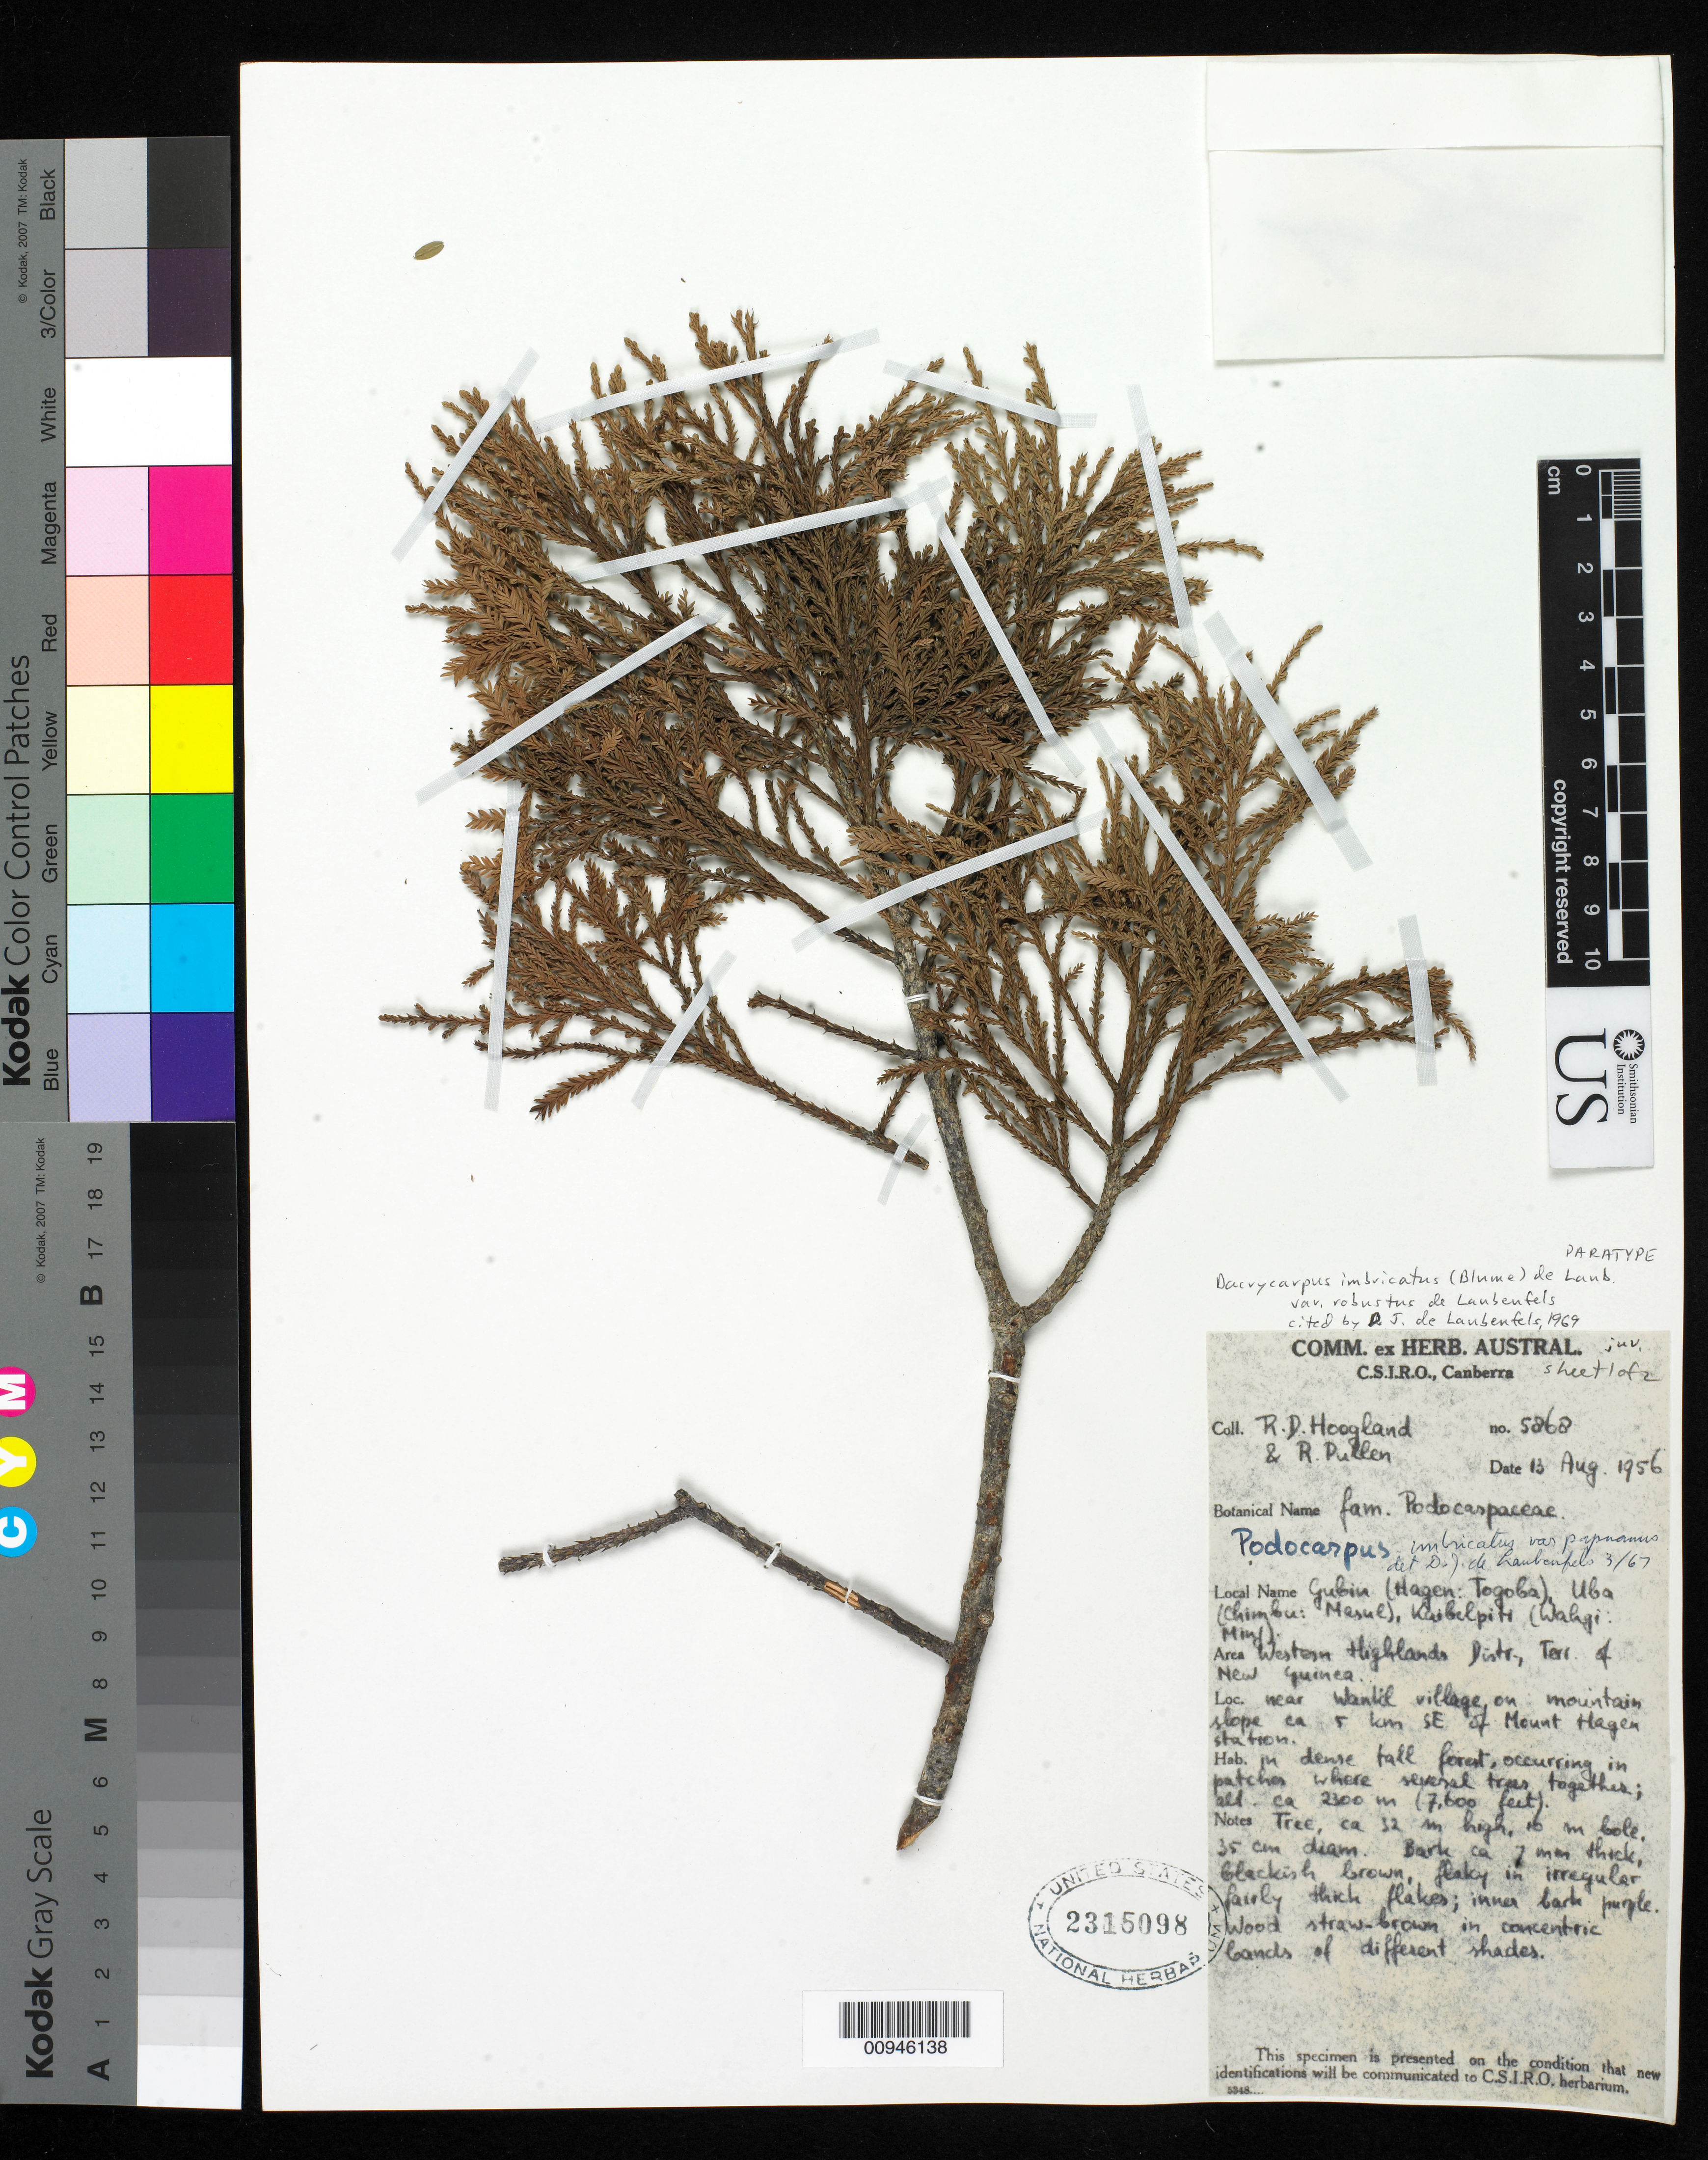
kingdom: Plantae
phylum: Tracheophyta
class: Pinopsida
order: Pinales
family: Podocarpaceae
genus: Dacrycarpus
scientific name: Dacrycarpus imbricatus var. robustus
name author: de Laub.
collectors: R. D. Hoogland & R. Pullen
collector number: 5868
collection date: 1956-08-13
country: Papua New Guinea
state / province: Western Highlands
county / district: Mount Hagen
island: New Guinea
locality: Near Wankit village on mountain slope ca 5 km SE of Mount Hagen station.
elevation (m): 2300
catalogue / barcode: US 2315098